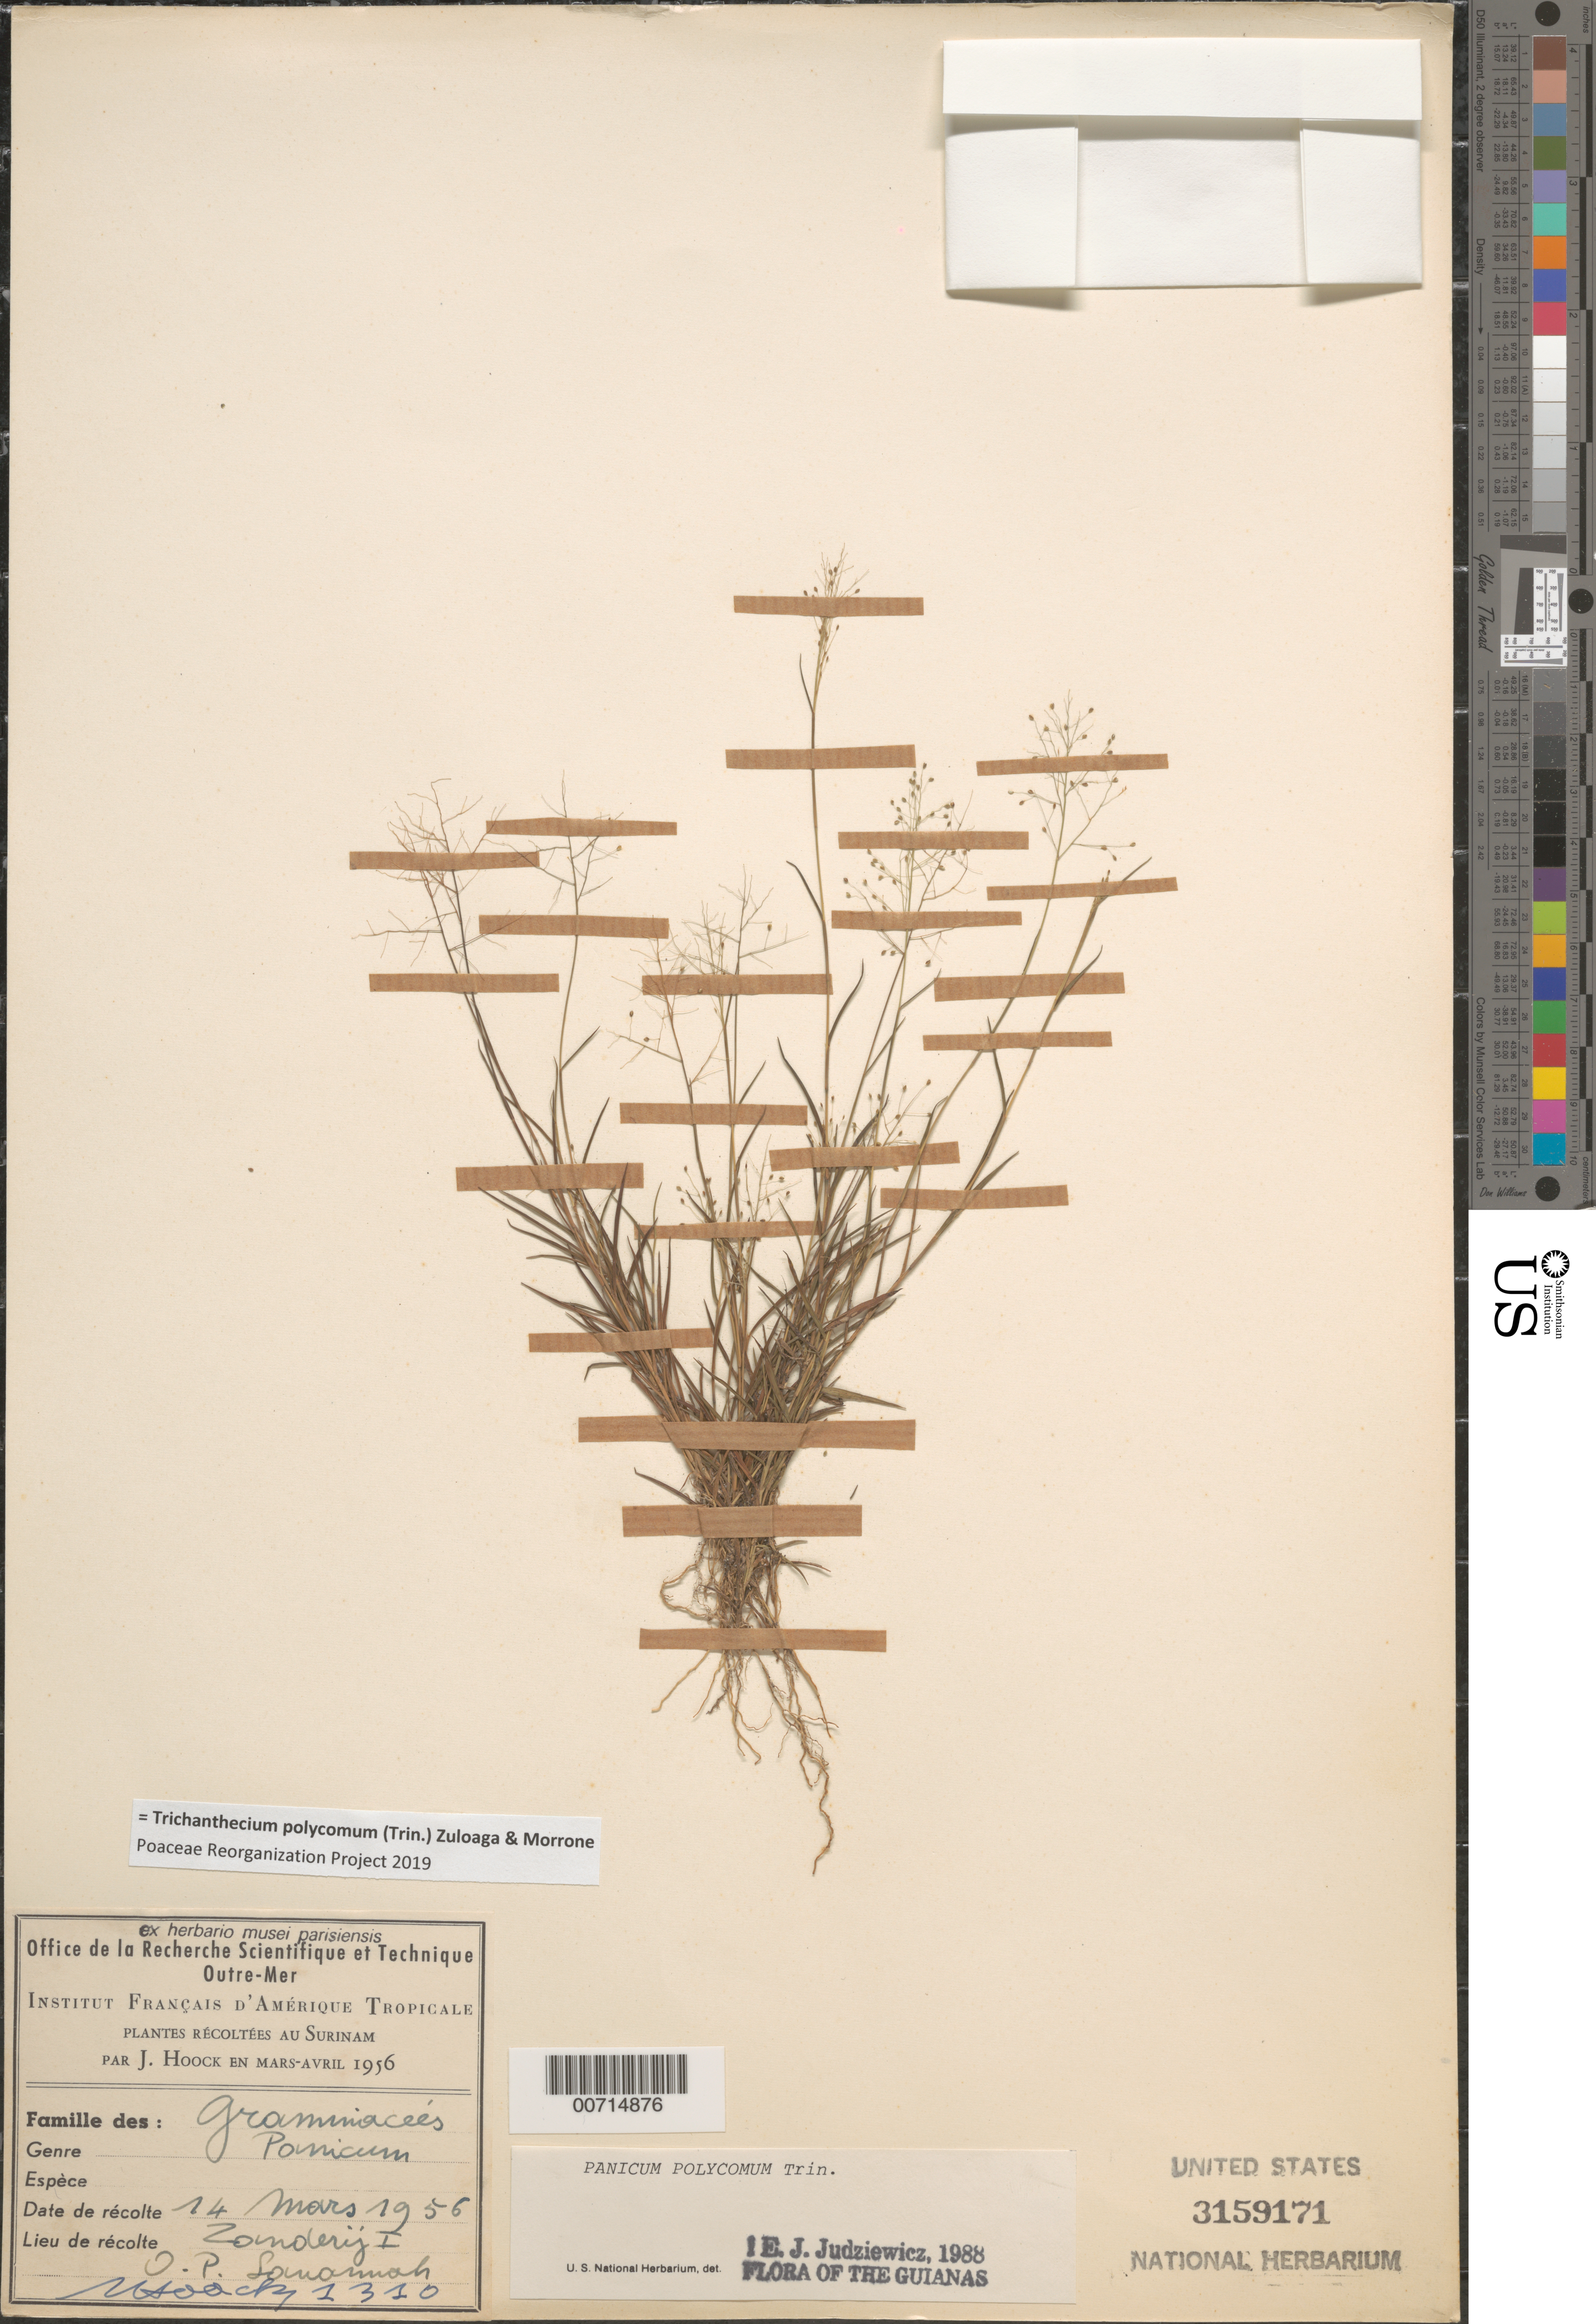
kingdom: Plantae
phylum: Tracheophyta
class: Liliopsida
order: Poales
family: Poaceae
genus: Trichanthecium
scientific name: Trichanthecium polycomum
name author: (Trin.) Zuloaga & Morrone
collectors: J. D. Hooker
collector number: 1310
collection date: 1956-03-14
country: Suriname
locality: Zanderij I. O. P. Savannah.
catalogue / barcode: US 3159171